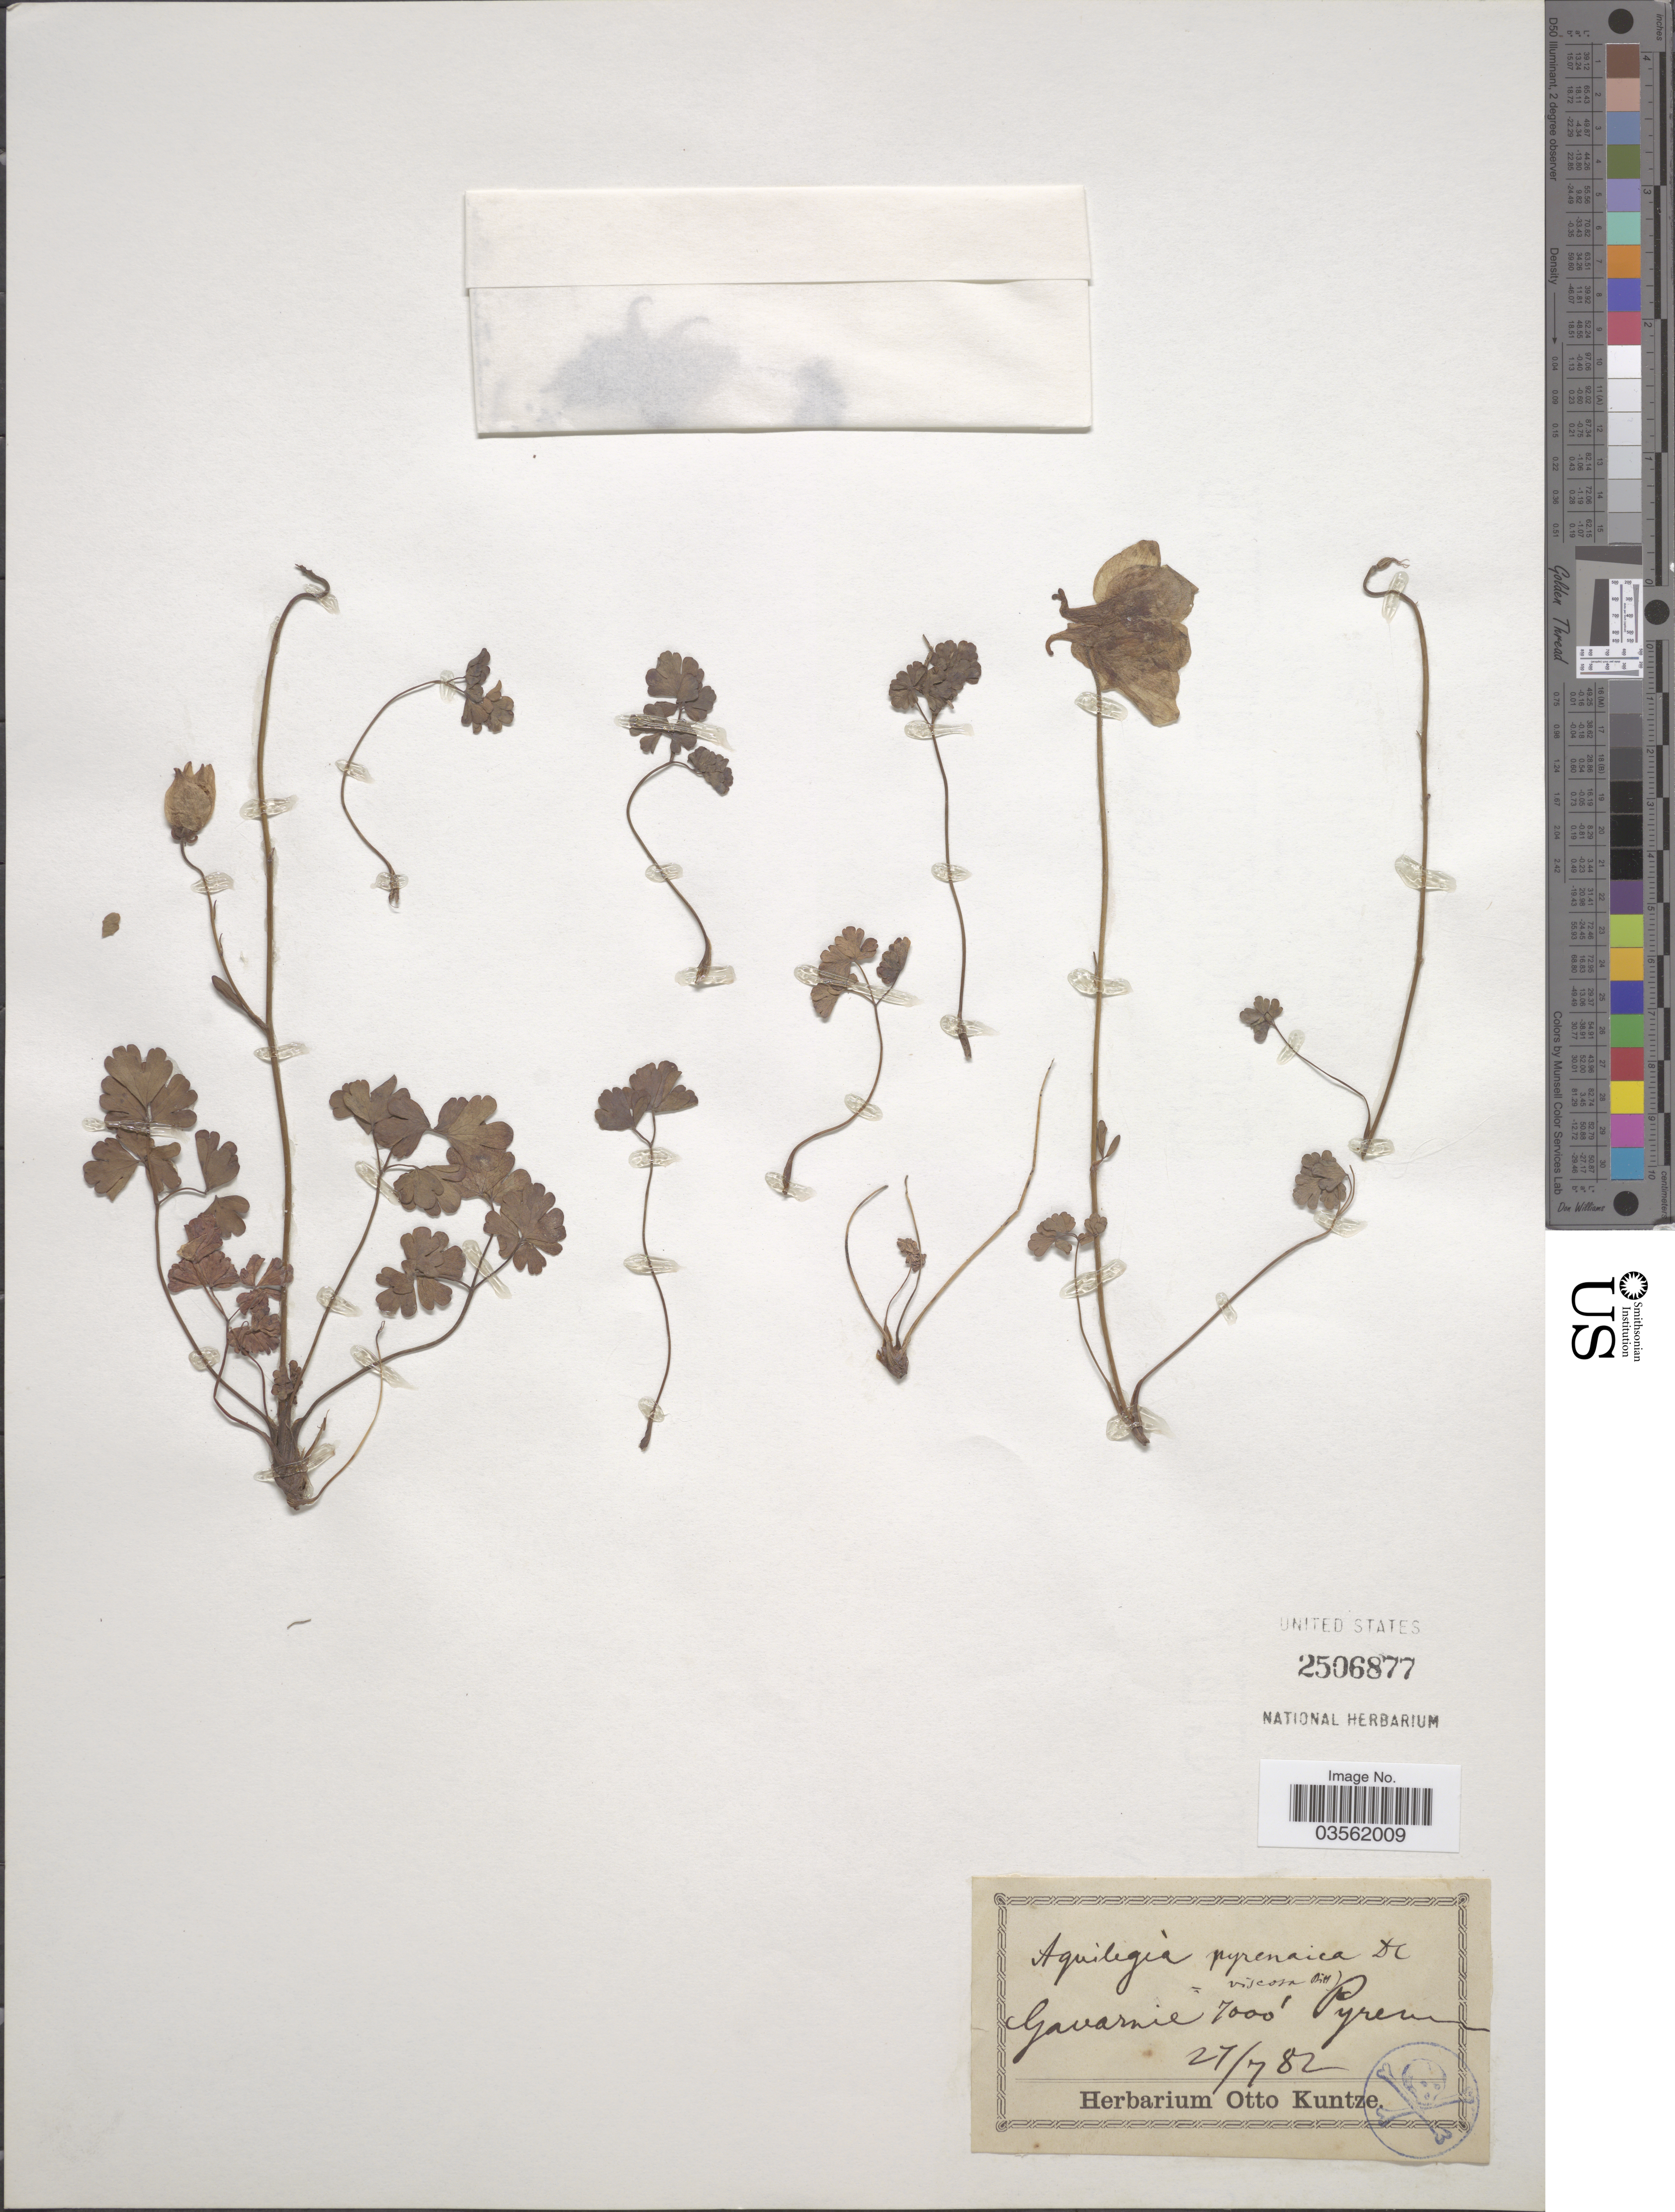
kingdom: Plantae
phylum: Tracheophyta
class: Magnoliopsida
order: Ranunculales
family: Ranunculaceae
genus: Aquilegia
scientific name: Aquilegia pyrenaica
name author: DC.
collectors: ex herb. Otto Kuntze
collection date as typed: Transcribed d/m/y: 27/7/82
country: France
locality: Gavarnie Pyrenees.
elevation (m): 2134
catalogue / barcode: US 2506877